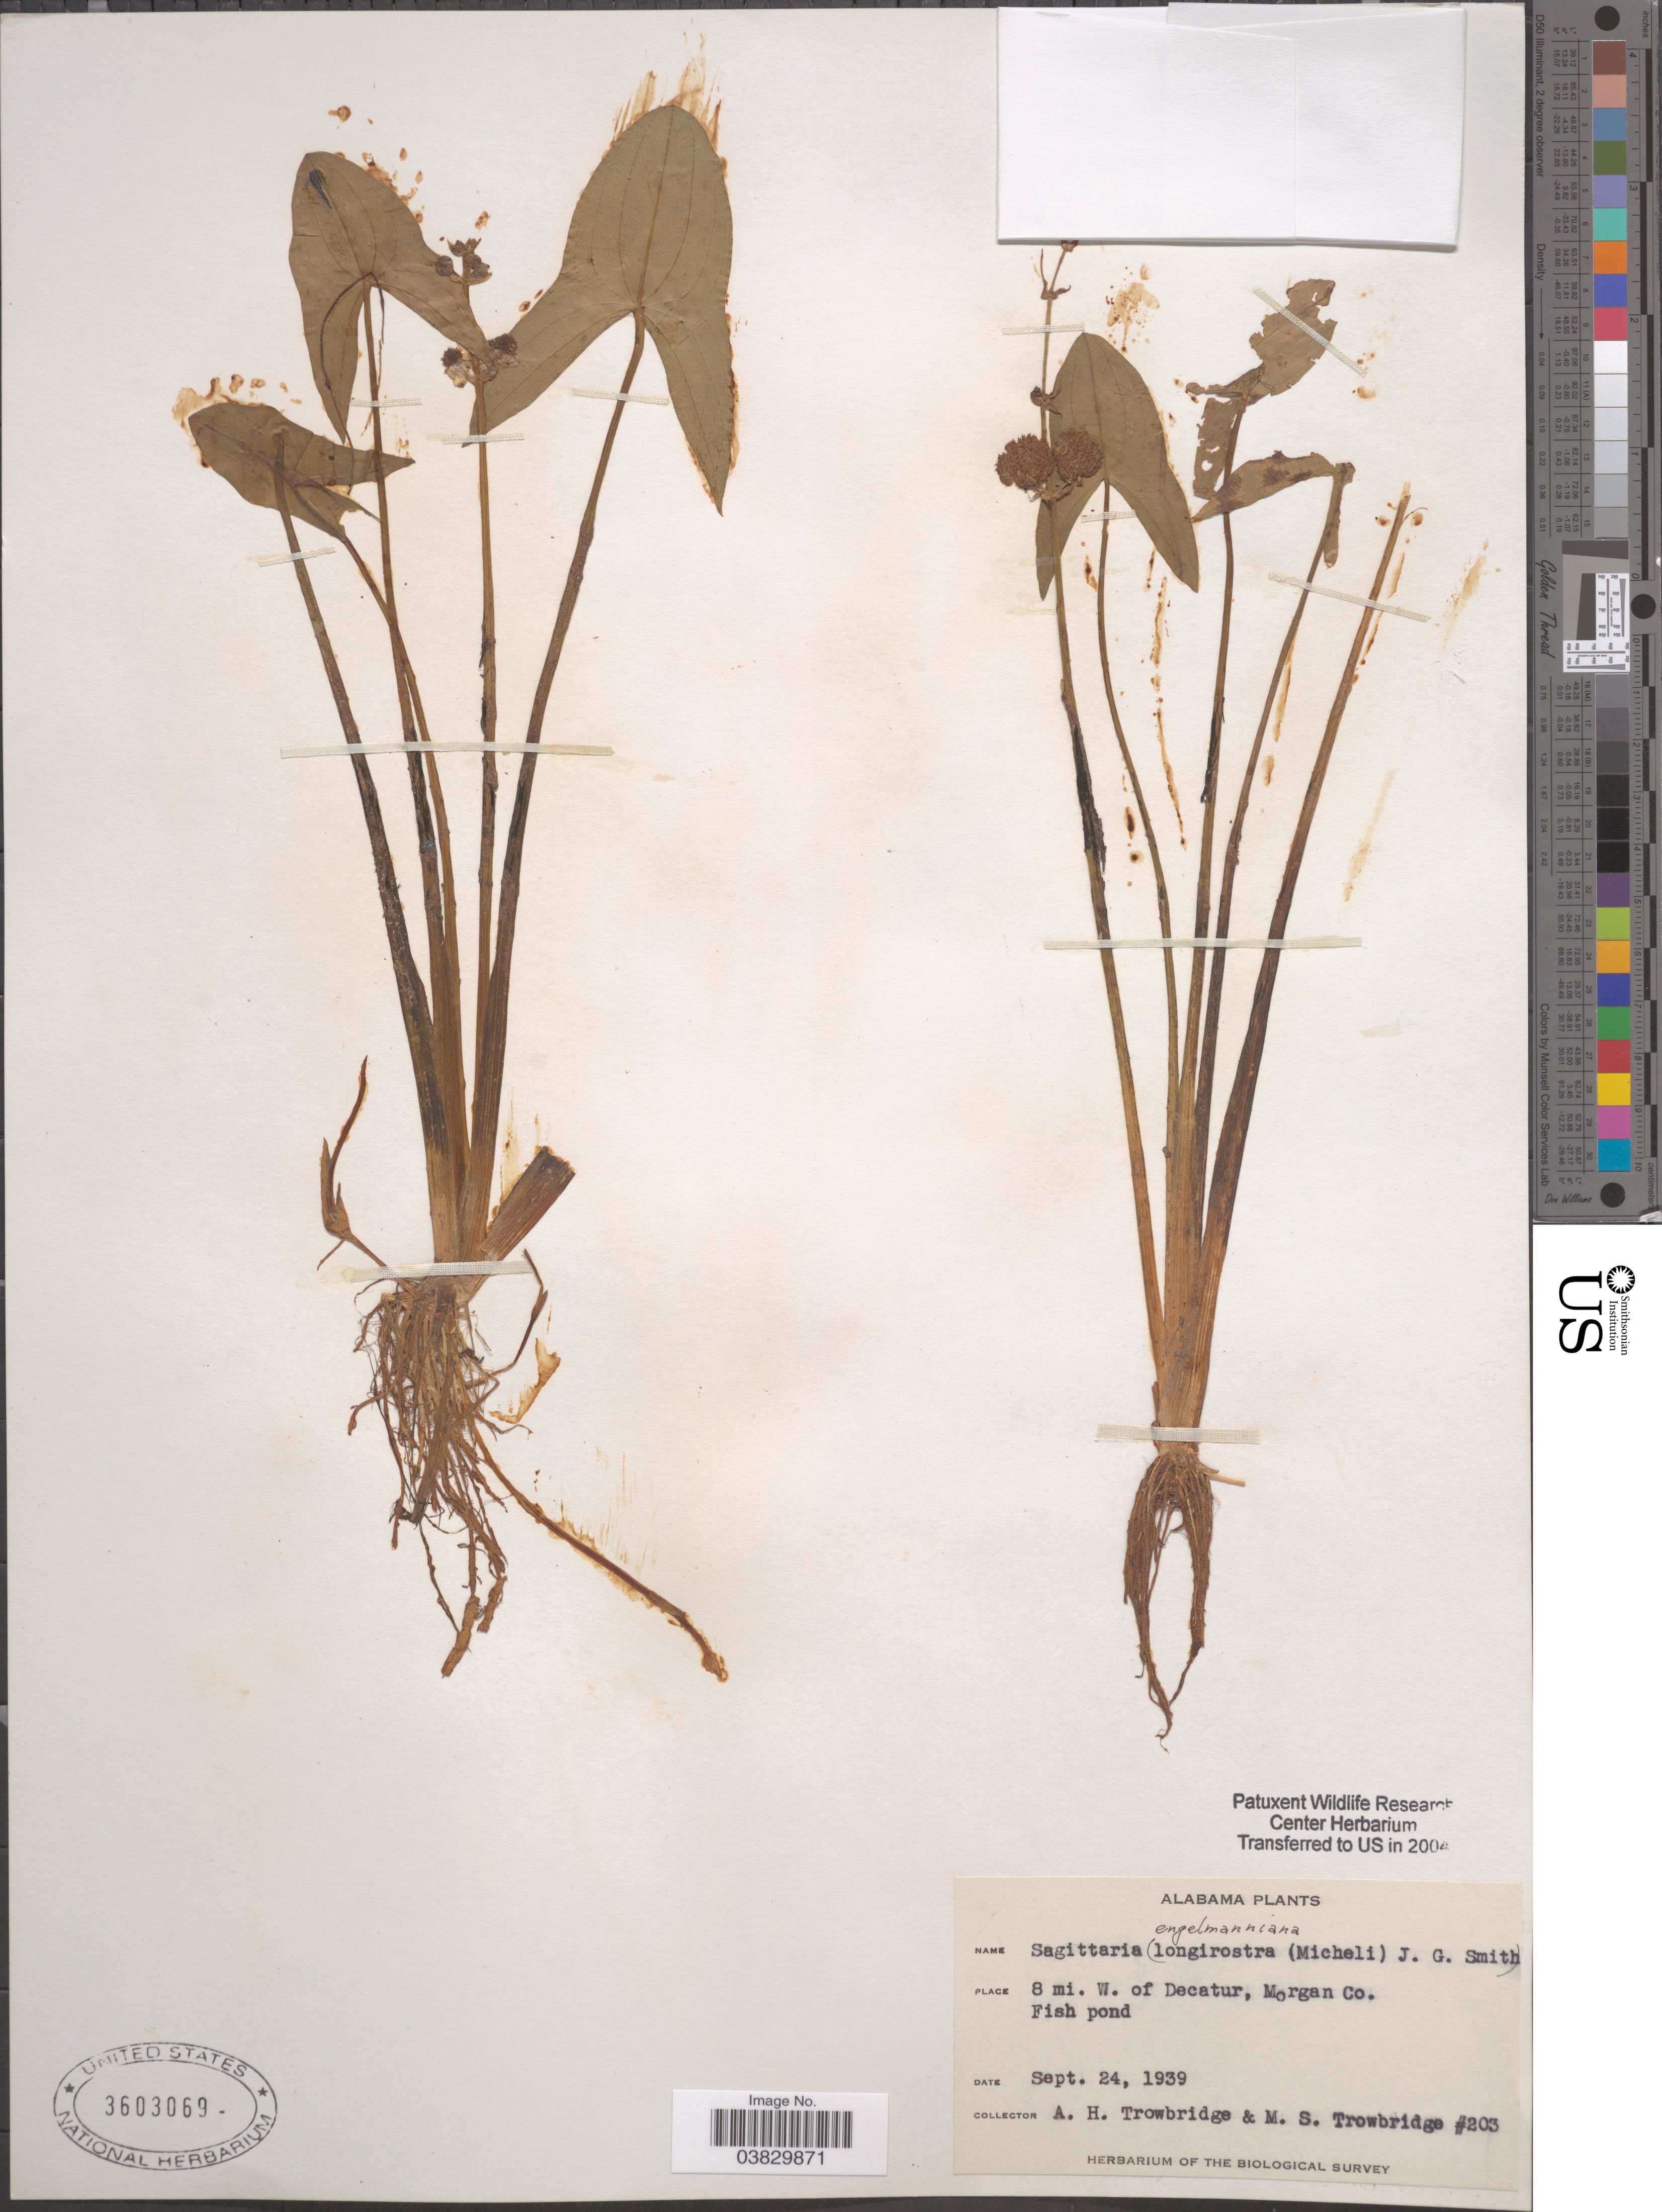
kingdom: Plantae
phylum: Tracheophyta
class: Liliopsida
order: Alismatales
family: Alismataceae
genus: Sagittaria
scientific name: Sagittaria engelmanniana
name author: J.G. Sm.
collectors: A. H. Trowbridge & M. Trowbridge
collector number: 203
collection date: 1939-09-24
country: United States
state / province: Alabama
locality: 8 mi. W. of Decatur, Morgan Co. Fish pond.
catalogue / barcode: US 3603069